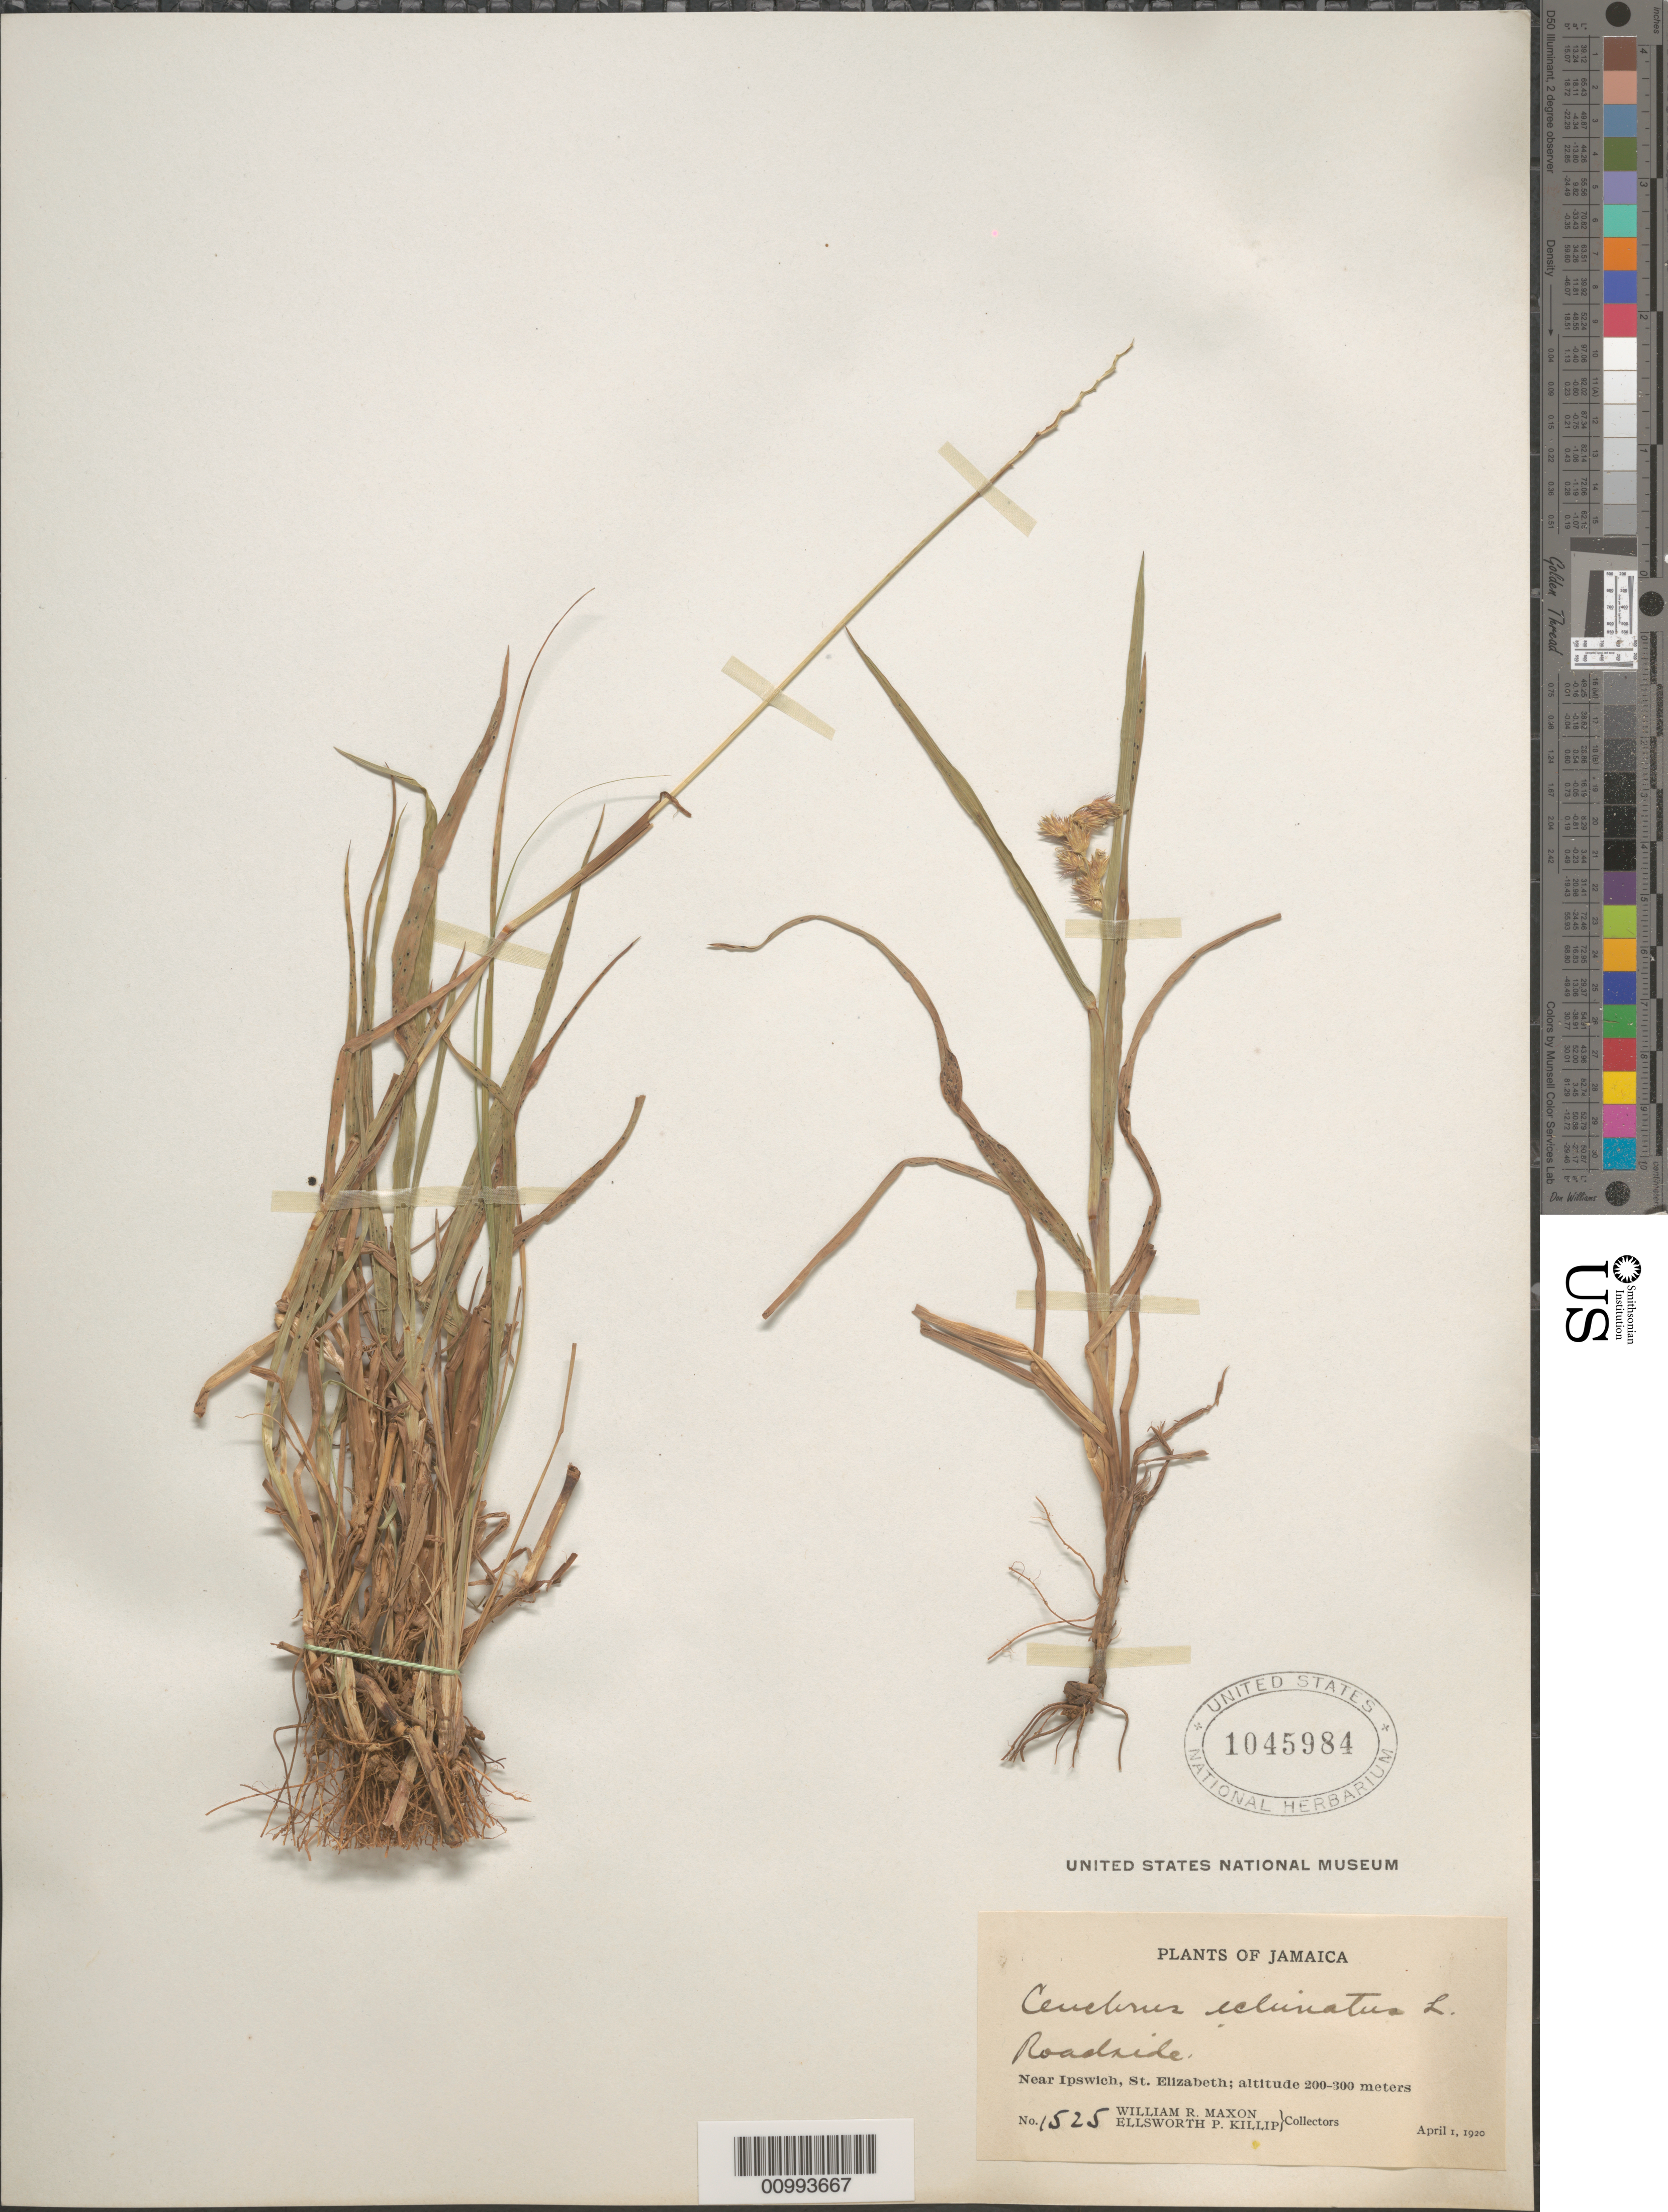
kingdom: Plantae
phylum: Tracheophyta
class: Liliopsida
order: Poales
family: Poaceae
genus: Cenchrus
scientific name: Cenchrus echinatus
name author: L.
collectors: W. R. Maxon & E. P. Killip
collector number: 1525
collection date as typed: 01 Apr 1920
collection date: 1920-04-01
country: Jamaica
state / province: Saint Elizabeth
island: Jamaica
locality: Near Ipswich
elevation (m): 200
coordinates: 0 N, 0 E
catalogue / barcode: US 1045984